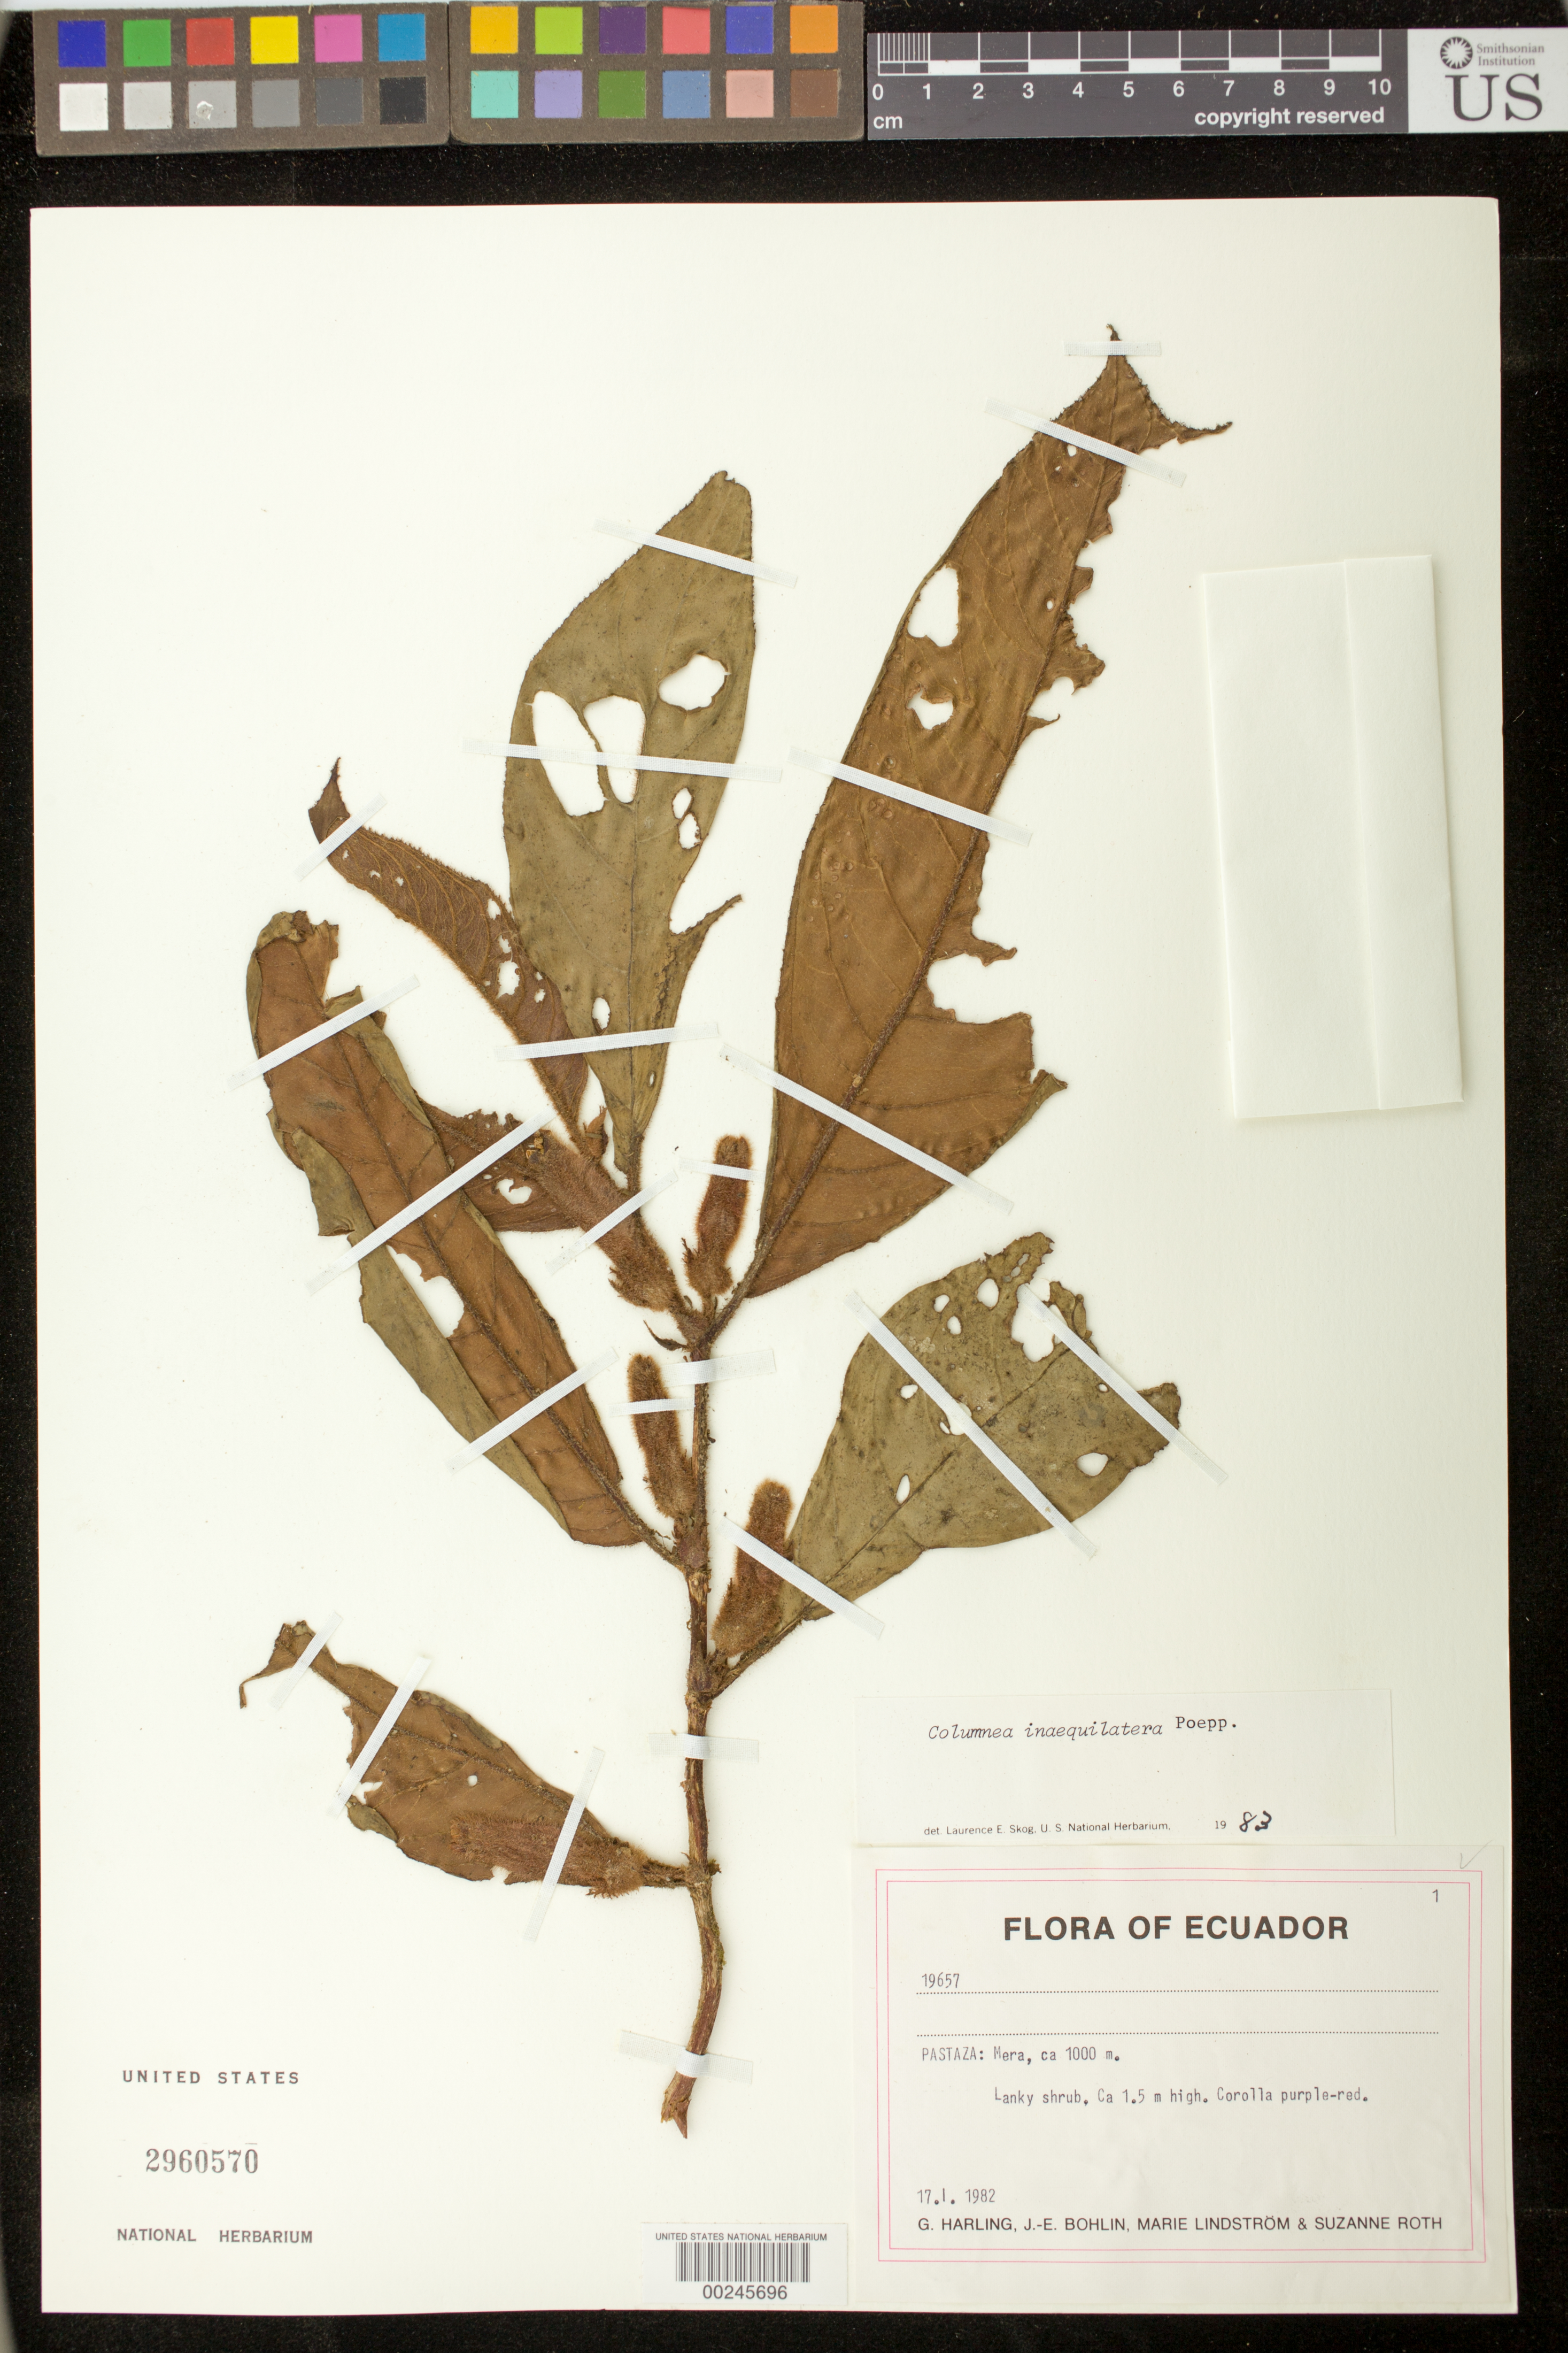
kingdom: Plantae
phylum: Tracheophyta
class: Magnoliopsida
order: Lamiales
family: Gesneriaceae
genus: Columnea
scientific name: Columnea inaequilatera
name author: Poepp.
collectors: G. Harling, J. Bohlin, M. Lindström & S. Roth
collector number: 19657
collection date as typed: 17 Jan 1982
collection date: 1982-01-17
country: Ecuador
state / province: Pastaza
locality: Mera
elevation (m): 1000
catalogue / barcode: US 2960570